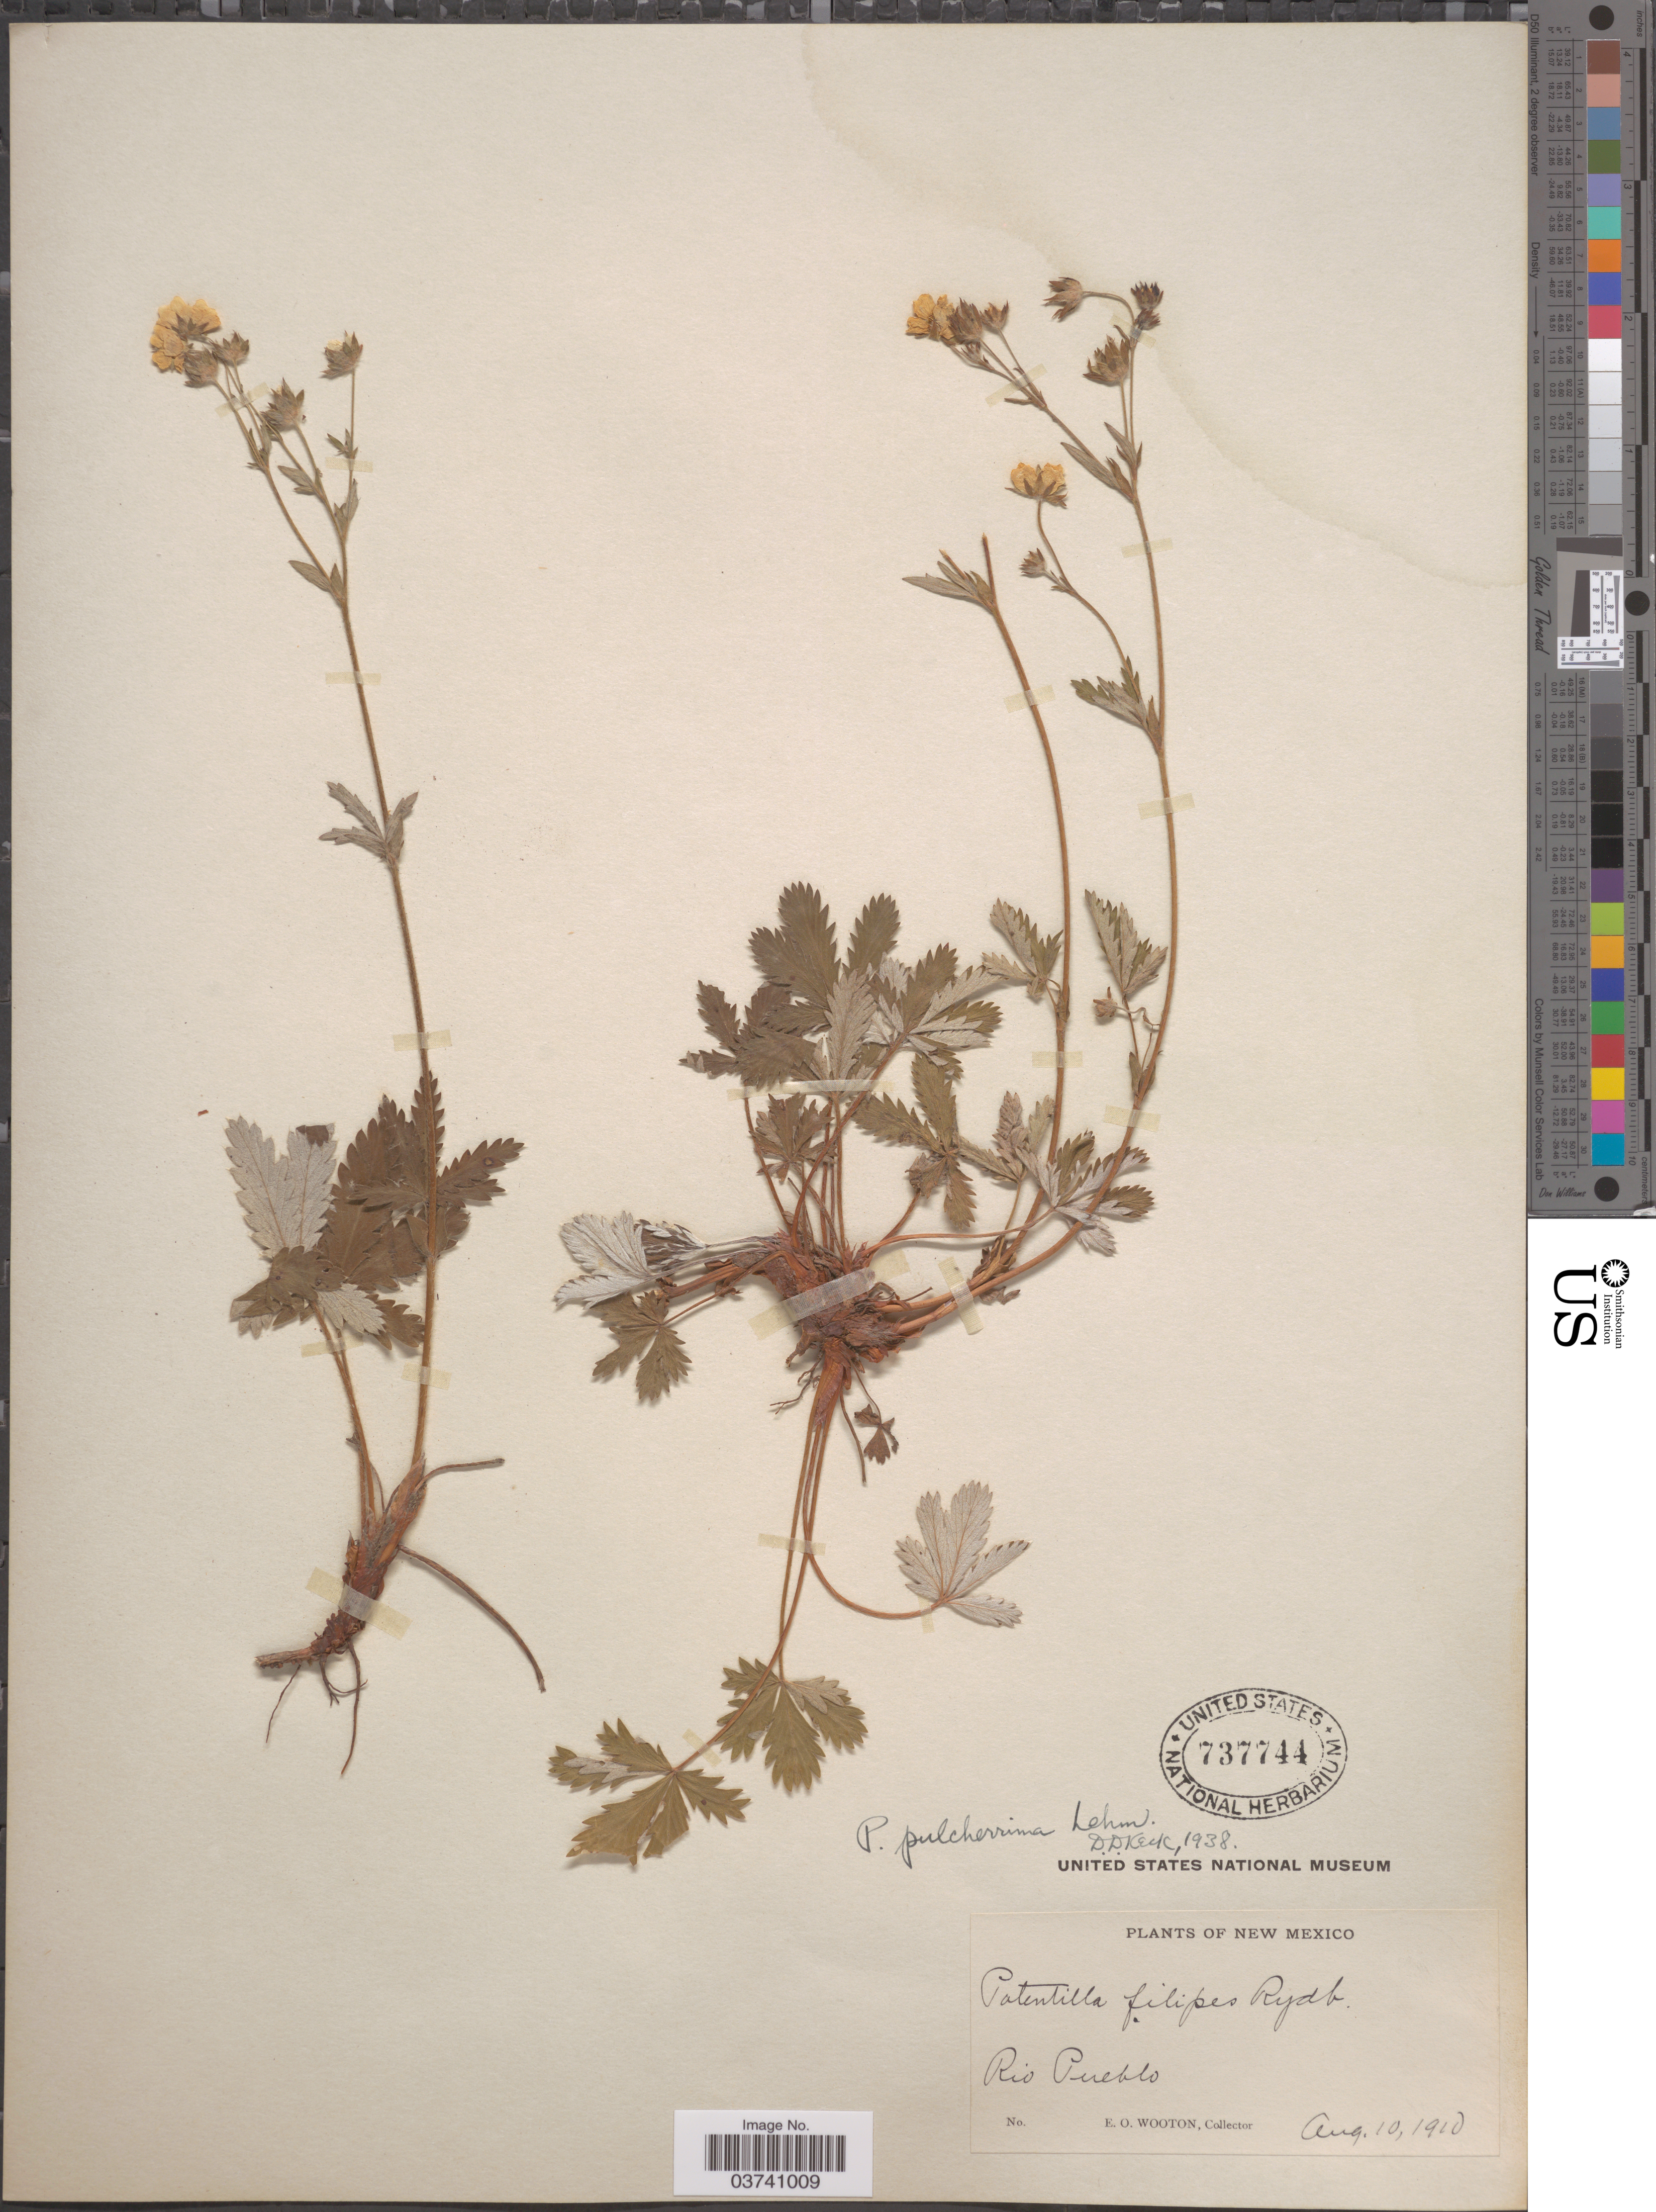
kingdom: Plantae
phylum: Tracheophyta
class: Magnoliopsida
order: Rosales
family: Rosaceae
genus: Potentilla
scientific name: Potentilla pulcherrima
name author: Lehm.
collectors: E. O. Wooton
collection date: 1910-08-10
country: United States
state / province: New Mexico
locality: Rio Pueblo.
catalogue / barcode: US 737744